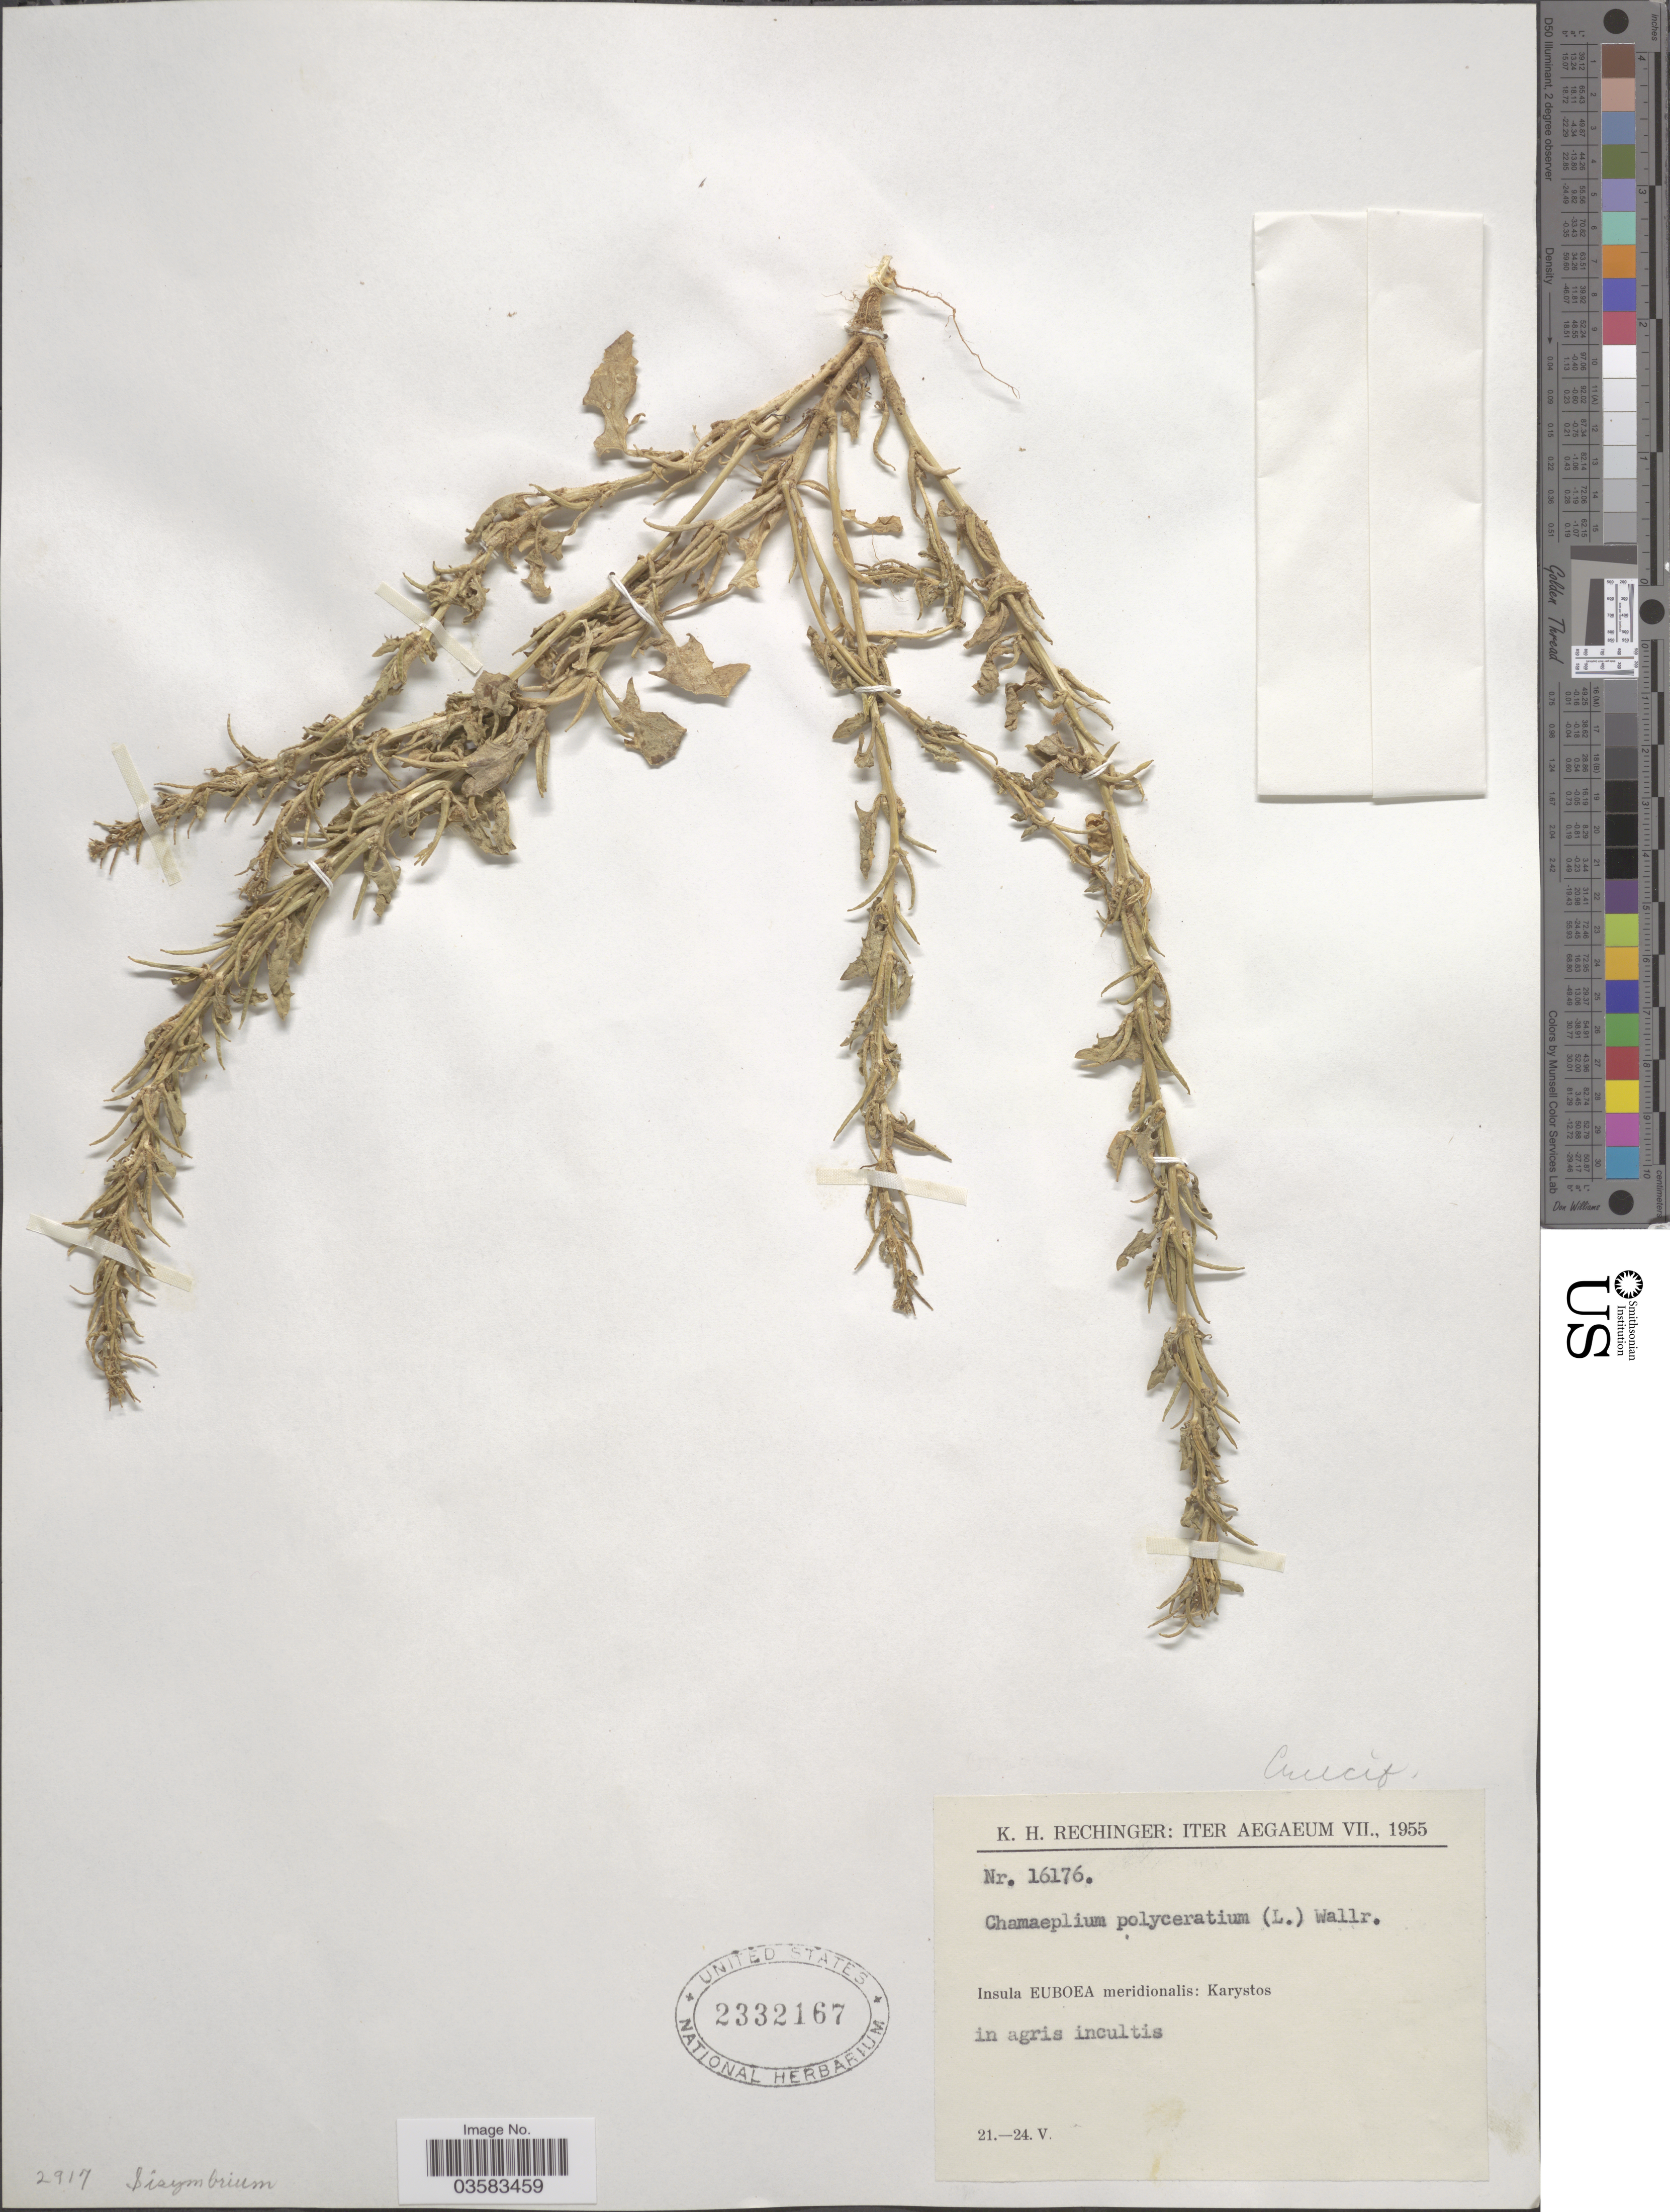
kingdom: Plantae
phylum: Tracheophyta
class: Magnoliopsida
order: Brassicales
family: Brassicaceae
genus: Sisymbrium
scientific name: Sisymbrium polyceratium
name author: L.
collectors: K. H. Rechinger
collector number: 16176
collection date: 1955-05-21/1955-05-24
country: Greece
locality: Iter Aegæum. Insula Euboea meridionalis: Karystos.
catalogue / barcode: US 2332167